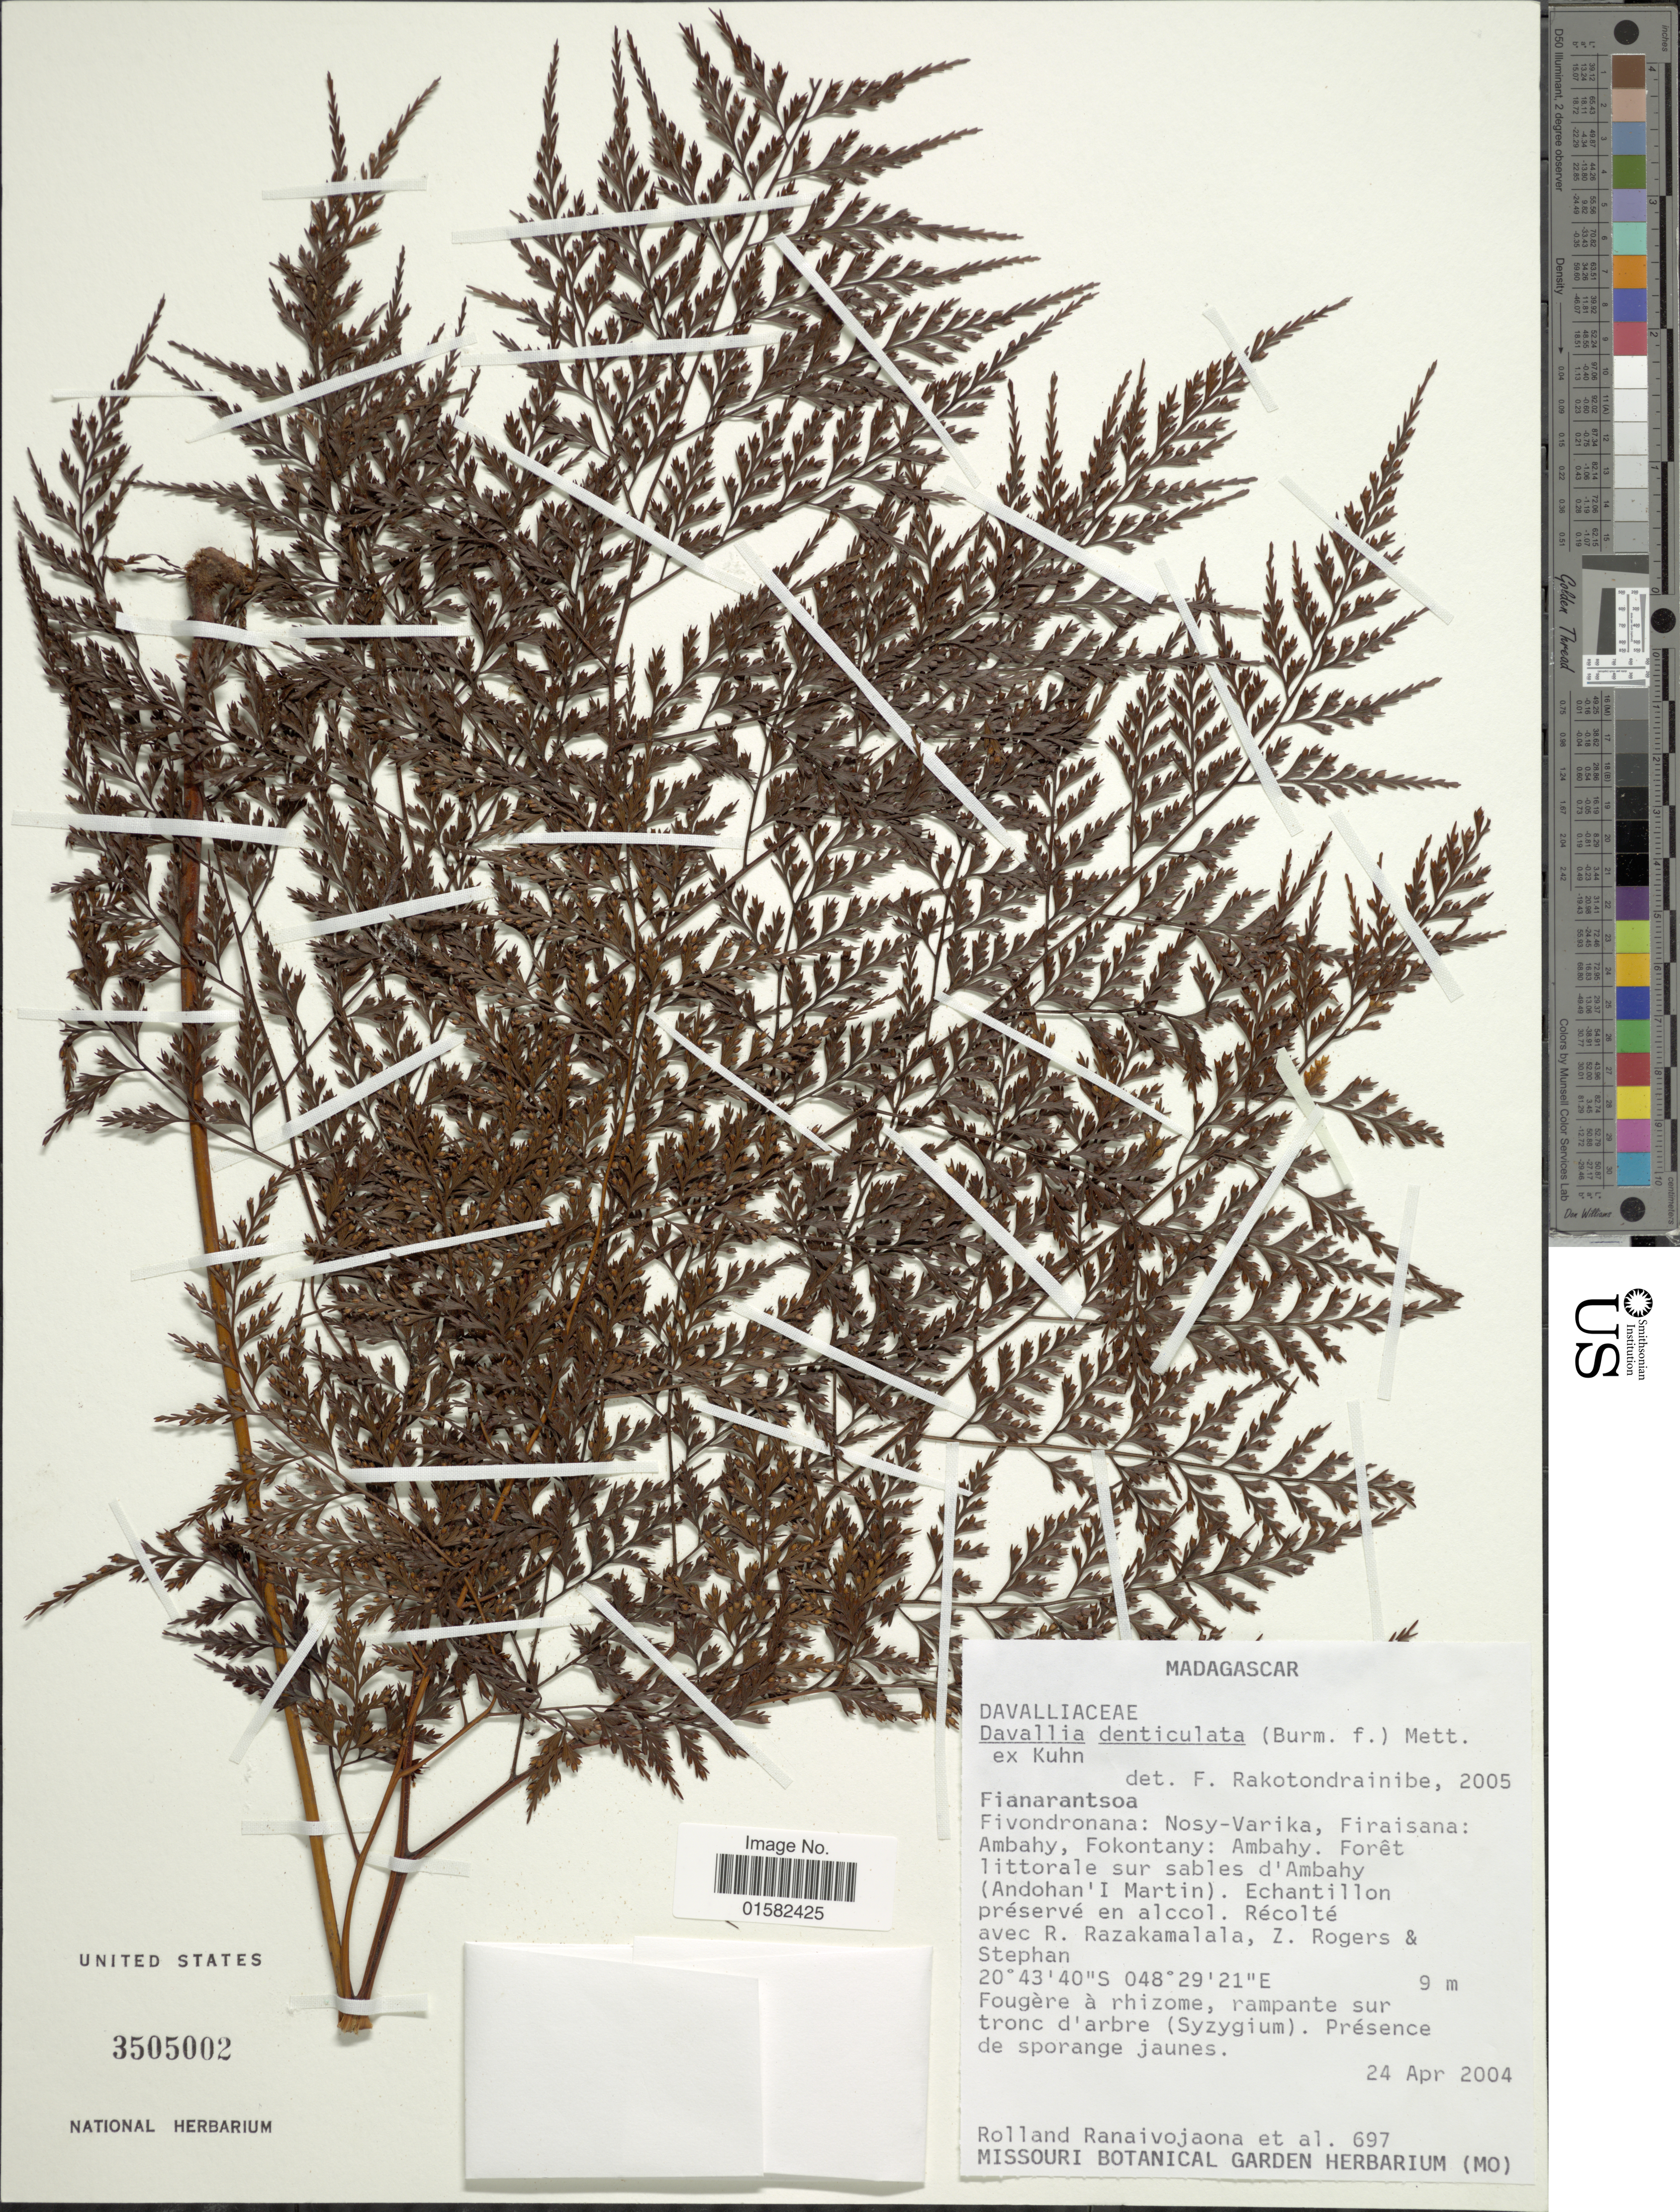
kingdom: Plantae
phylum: Tracheophyta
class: Polypodiopsida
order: Polypodiales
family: Davalliaceae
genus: Wibelia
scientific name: Wibelia denticulata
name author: (Burm. f.) M. Kato & Tsutsumi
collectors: R. Ranaivojaona & et al.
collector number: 697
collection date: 2004-04-24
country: Madagascar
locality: Fivodronana, Nosy-Varika, Firaisana: Ambahy, Fokontany: Ambahy, Foret littorale sur sables d'Ambaht (Andohan 'I Martin)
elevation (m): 9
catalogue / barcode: US 3505002